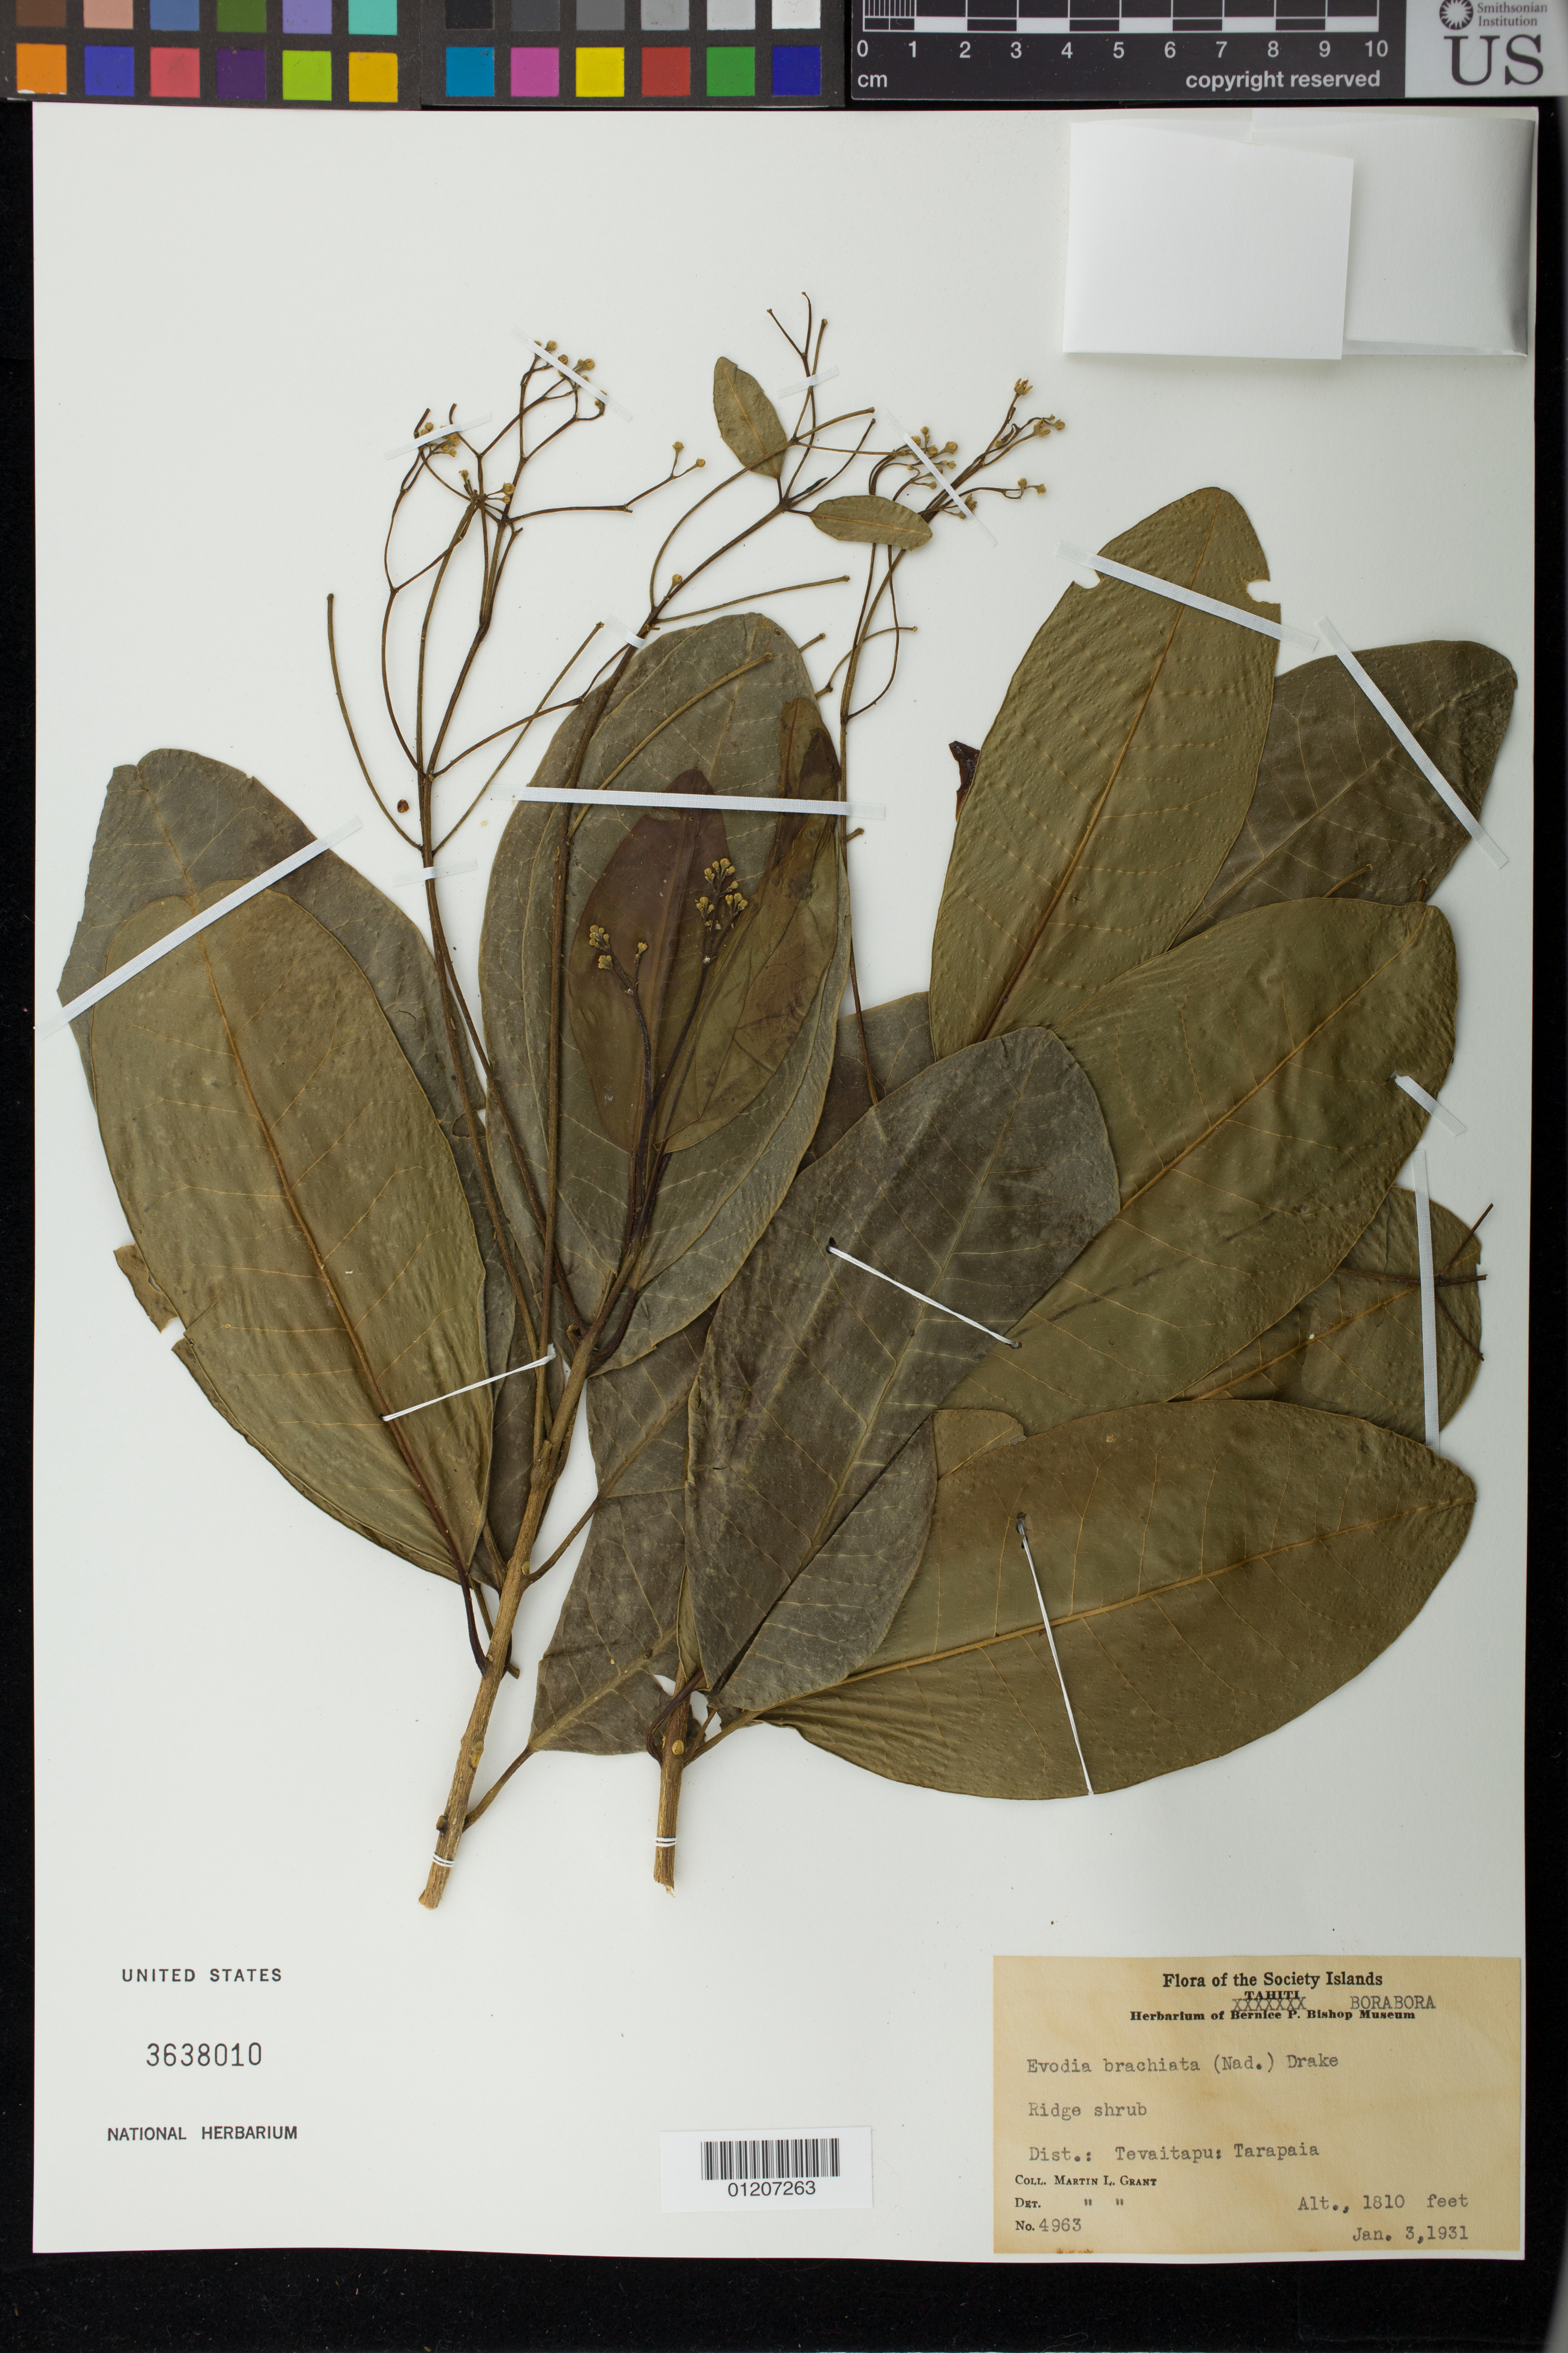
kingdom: Plantae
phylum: Tracheophyta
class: Magnoliopsida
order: Sapindales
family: Rutaceae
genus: Melicope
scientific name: Melicope bracteata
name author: (Nadeaud) S.L. Welsh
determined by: Grant, M. L.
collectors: M. L. Grant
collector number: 4963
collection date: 1931-01-03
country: French Polynesia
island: Bora Bora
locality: Tevaitapu: Tarapaia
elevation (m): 552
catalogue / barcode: US 3638010